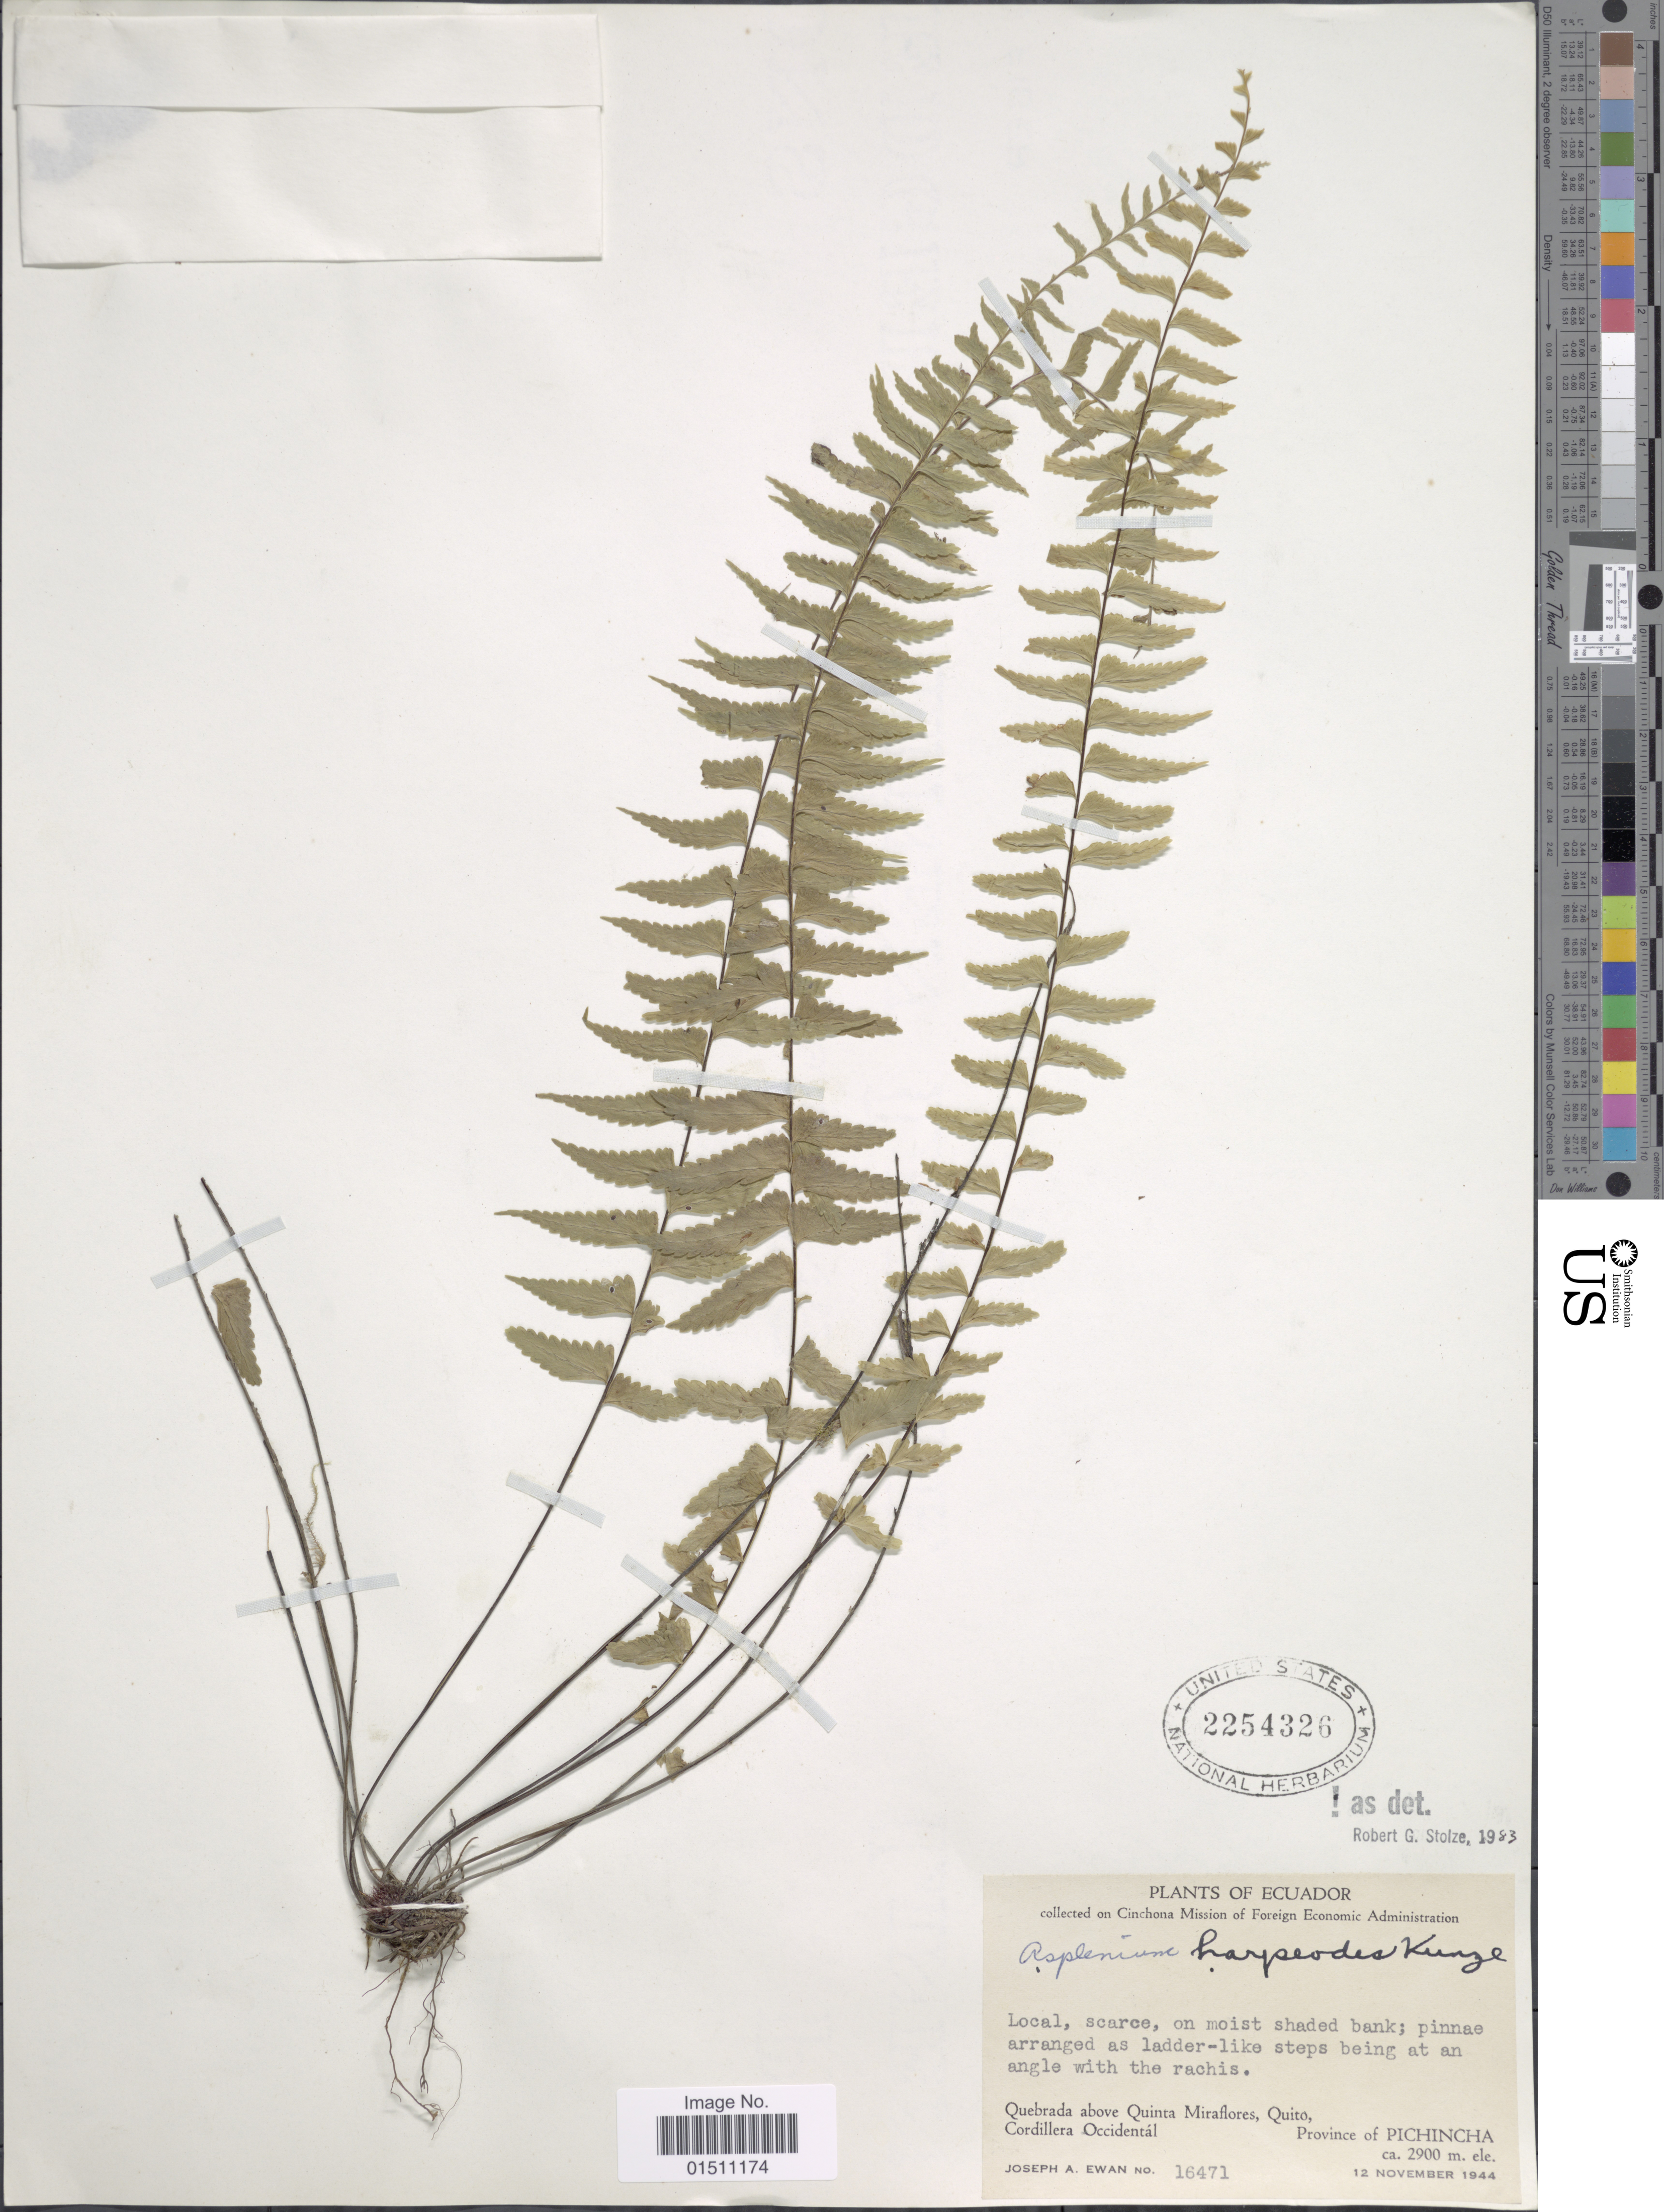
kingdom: Plantae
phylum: Tracheophyta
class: Polypodiopsida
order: Polypodiales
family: Aspleniaceae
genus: Asplenium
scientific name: Asplenium harpeodes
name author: Kunze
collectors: J. A. Ewan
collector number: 16471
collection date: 1944-11-12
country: Ecuador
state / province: Pichincha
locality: Ecuador, Quebrada above Quinta Miraflores, Quito, Cordillera Occidental.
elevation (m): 2900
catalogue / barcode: US 2254326